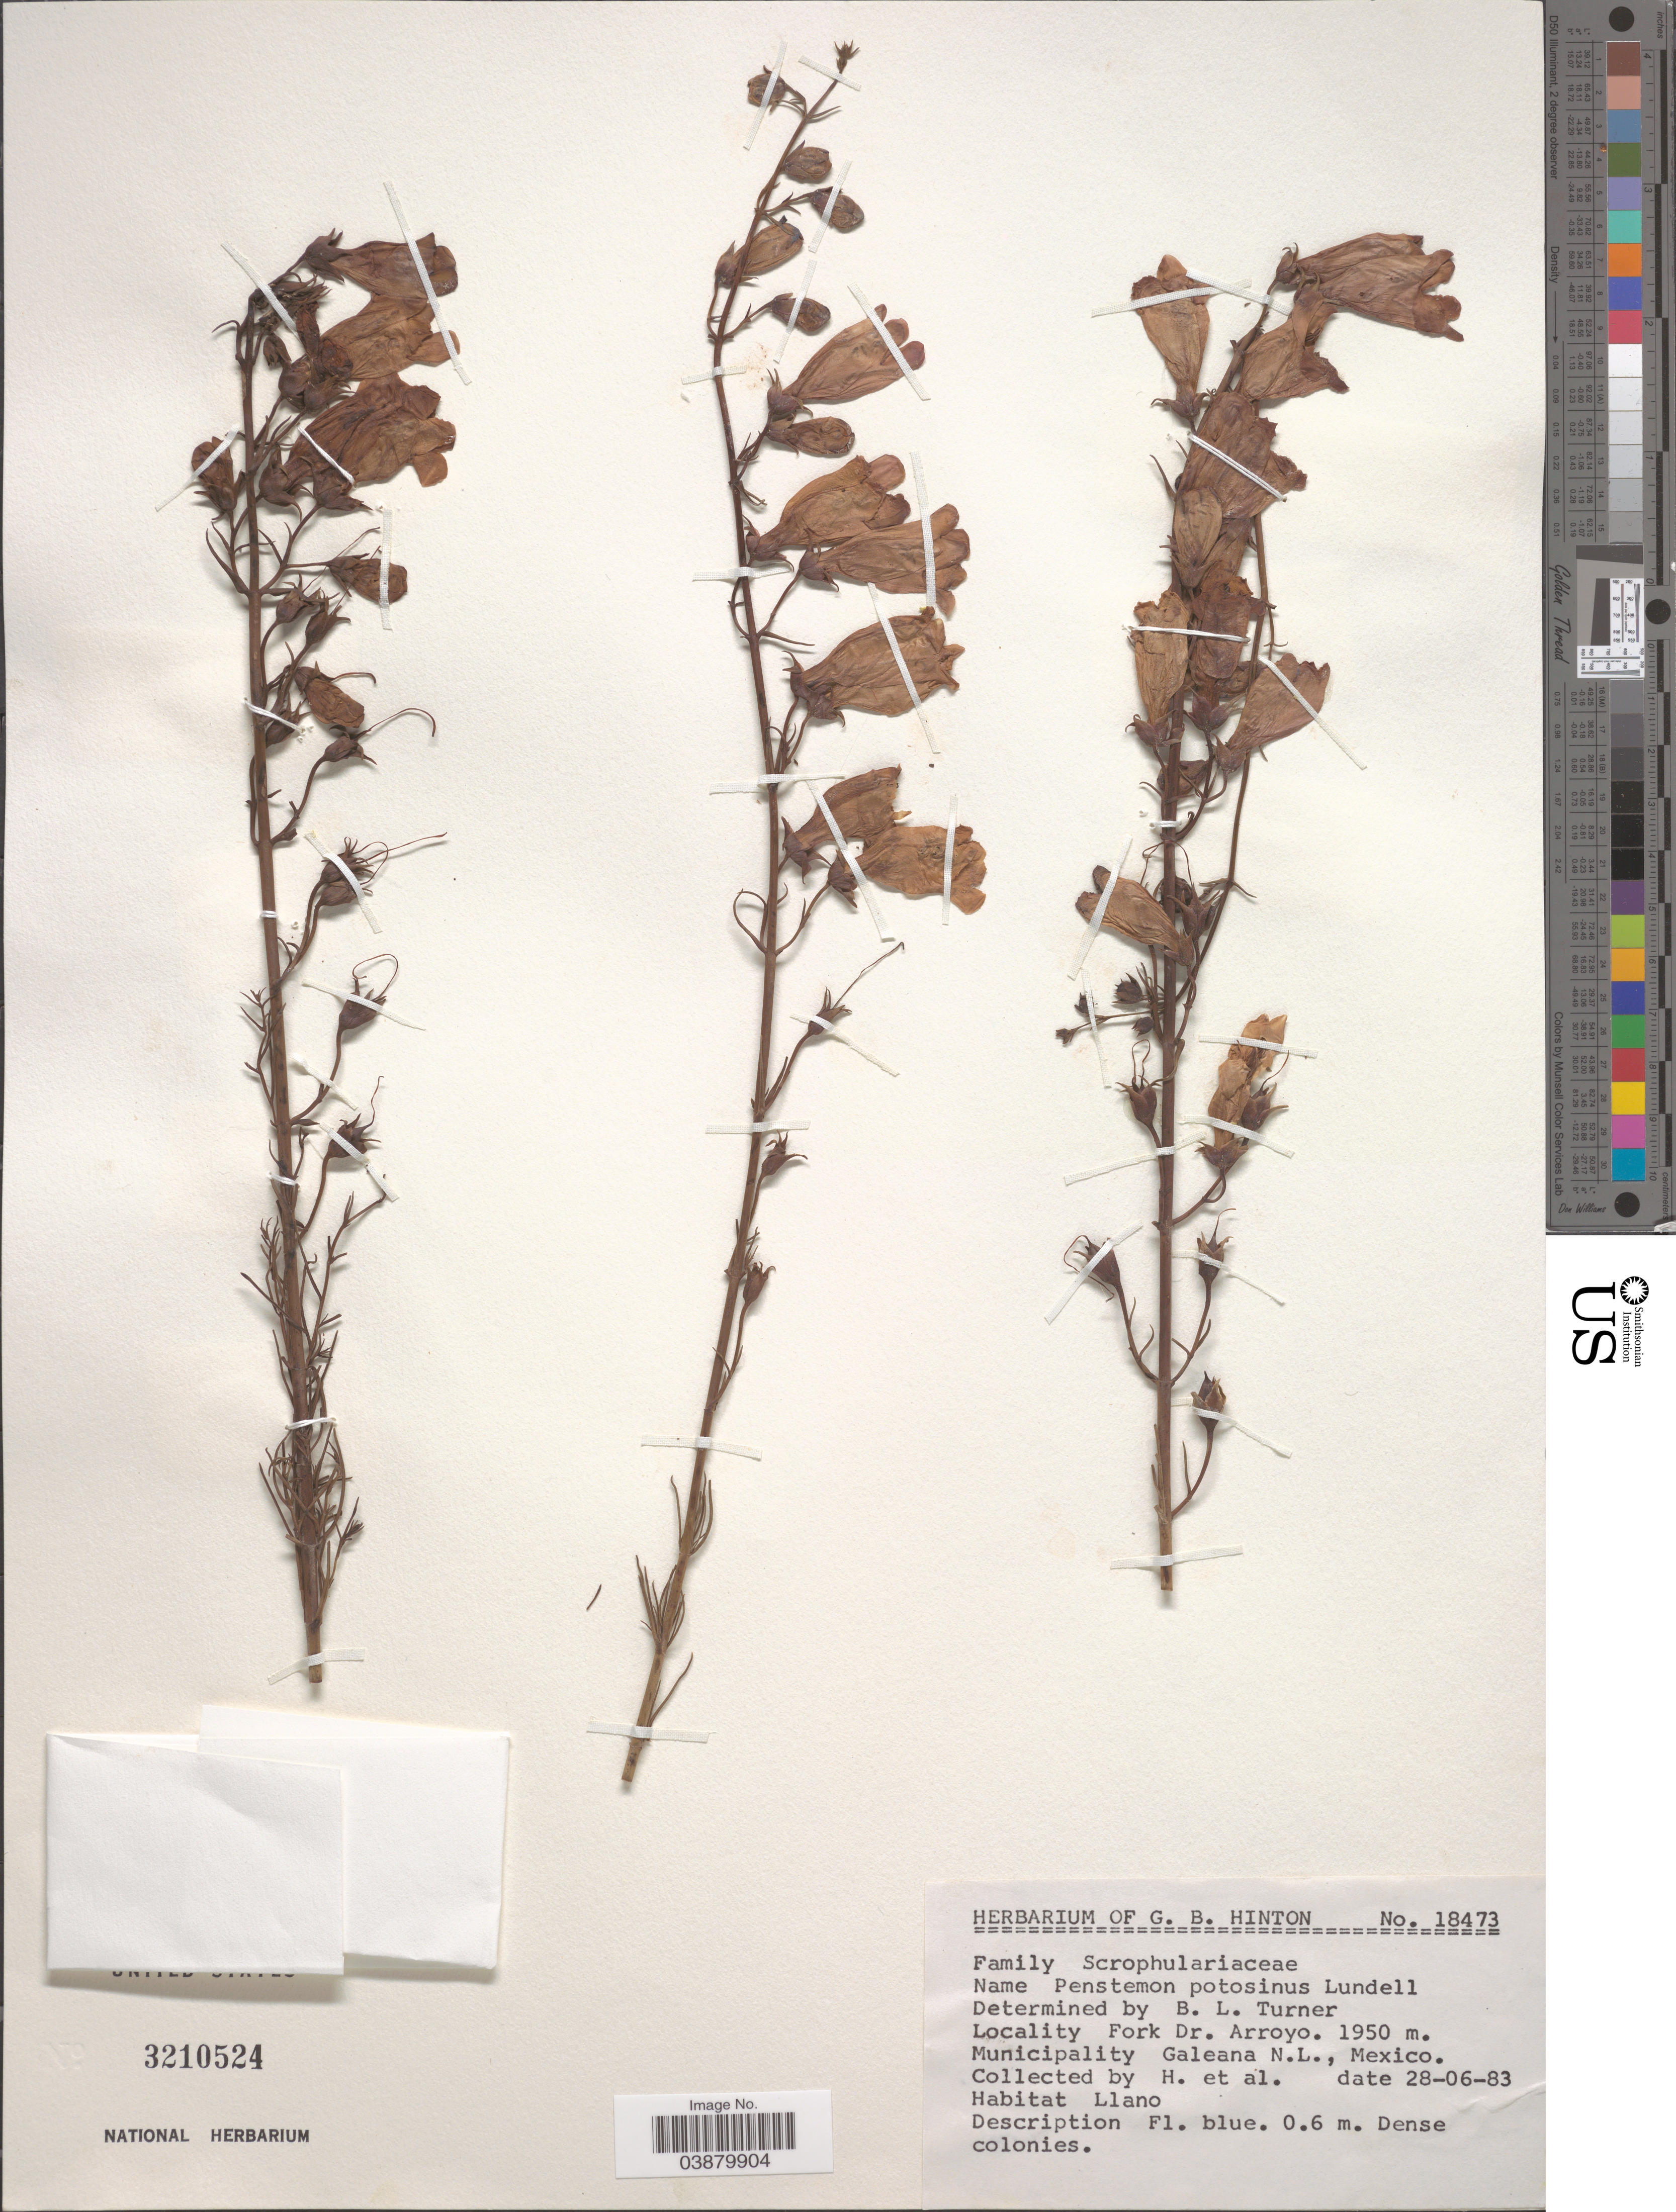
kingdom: Plantae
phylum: Tracheophyta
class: Magnoliopsida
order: Lamiales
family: Plantaginaceae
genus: Penstemon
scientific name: Penstemon potosinus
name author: Straw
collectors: G. B. Hinton & et al.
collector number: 18473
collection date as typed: Transcribed d/m/y: 28/6/83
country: Mexico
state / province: Nuevo León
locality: Fork Dr. Arroyo. Municipality Galeana.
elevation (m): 1950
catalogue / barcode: US 3210524